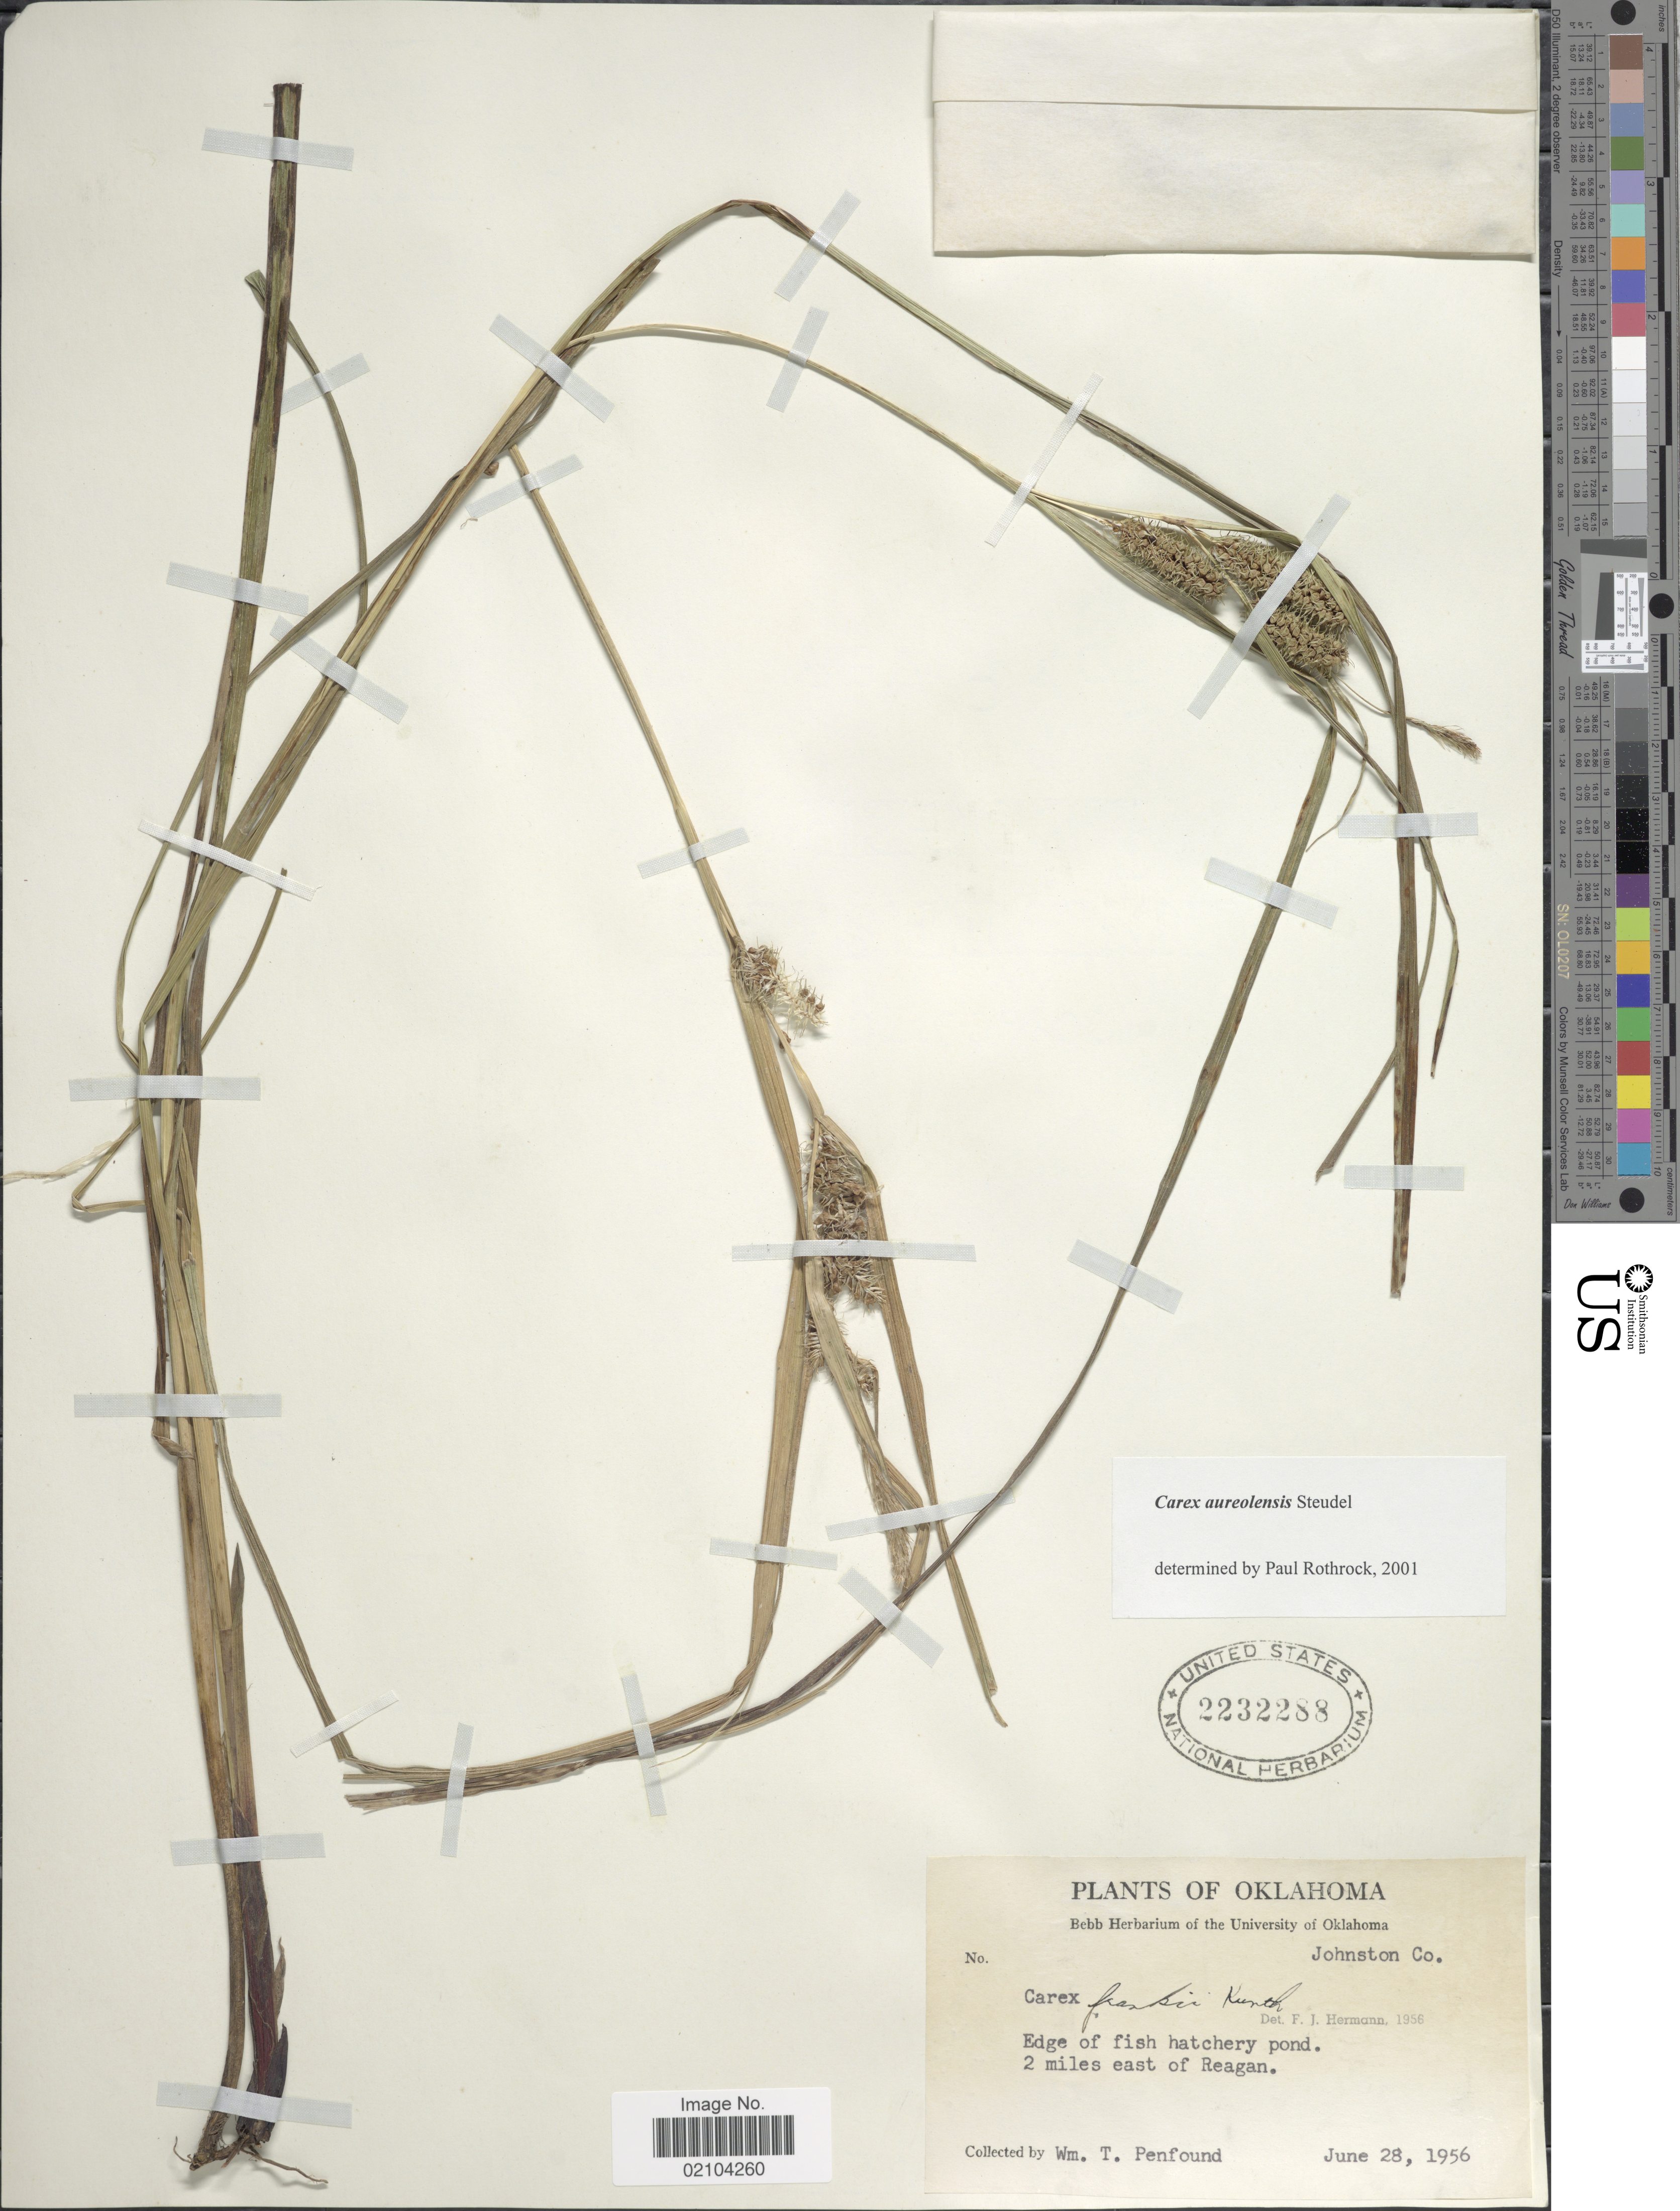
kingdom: Plantae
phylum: Tracheophyta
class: Liliopsida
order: Poales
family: Cyperaceae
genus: Carex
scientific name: Carex aureolensis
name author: Steud.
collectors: W. Penfound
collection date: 1956-06-28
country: United States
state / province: Oklahoma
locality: Johnston Co., Edge of fish hatchery pond, 2 miles east of Reagan.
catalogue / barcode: US 2232288